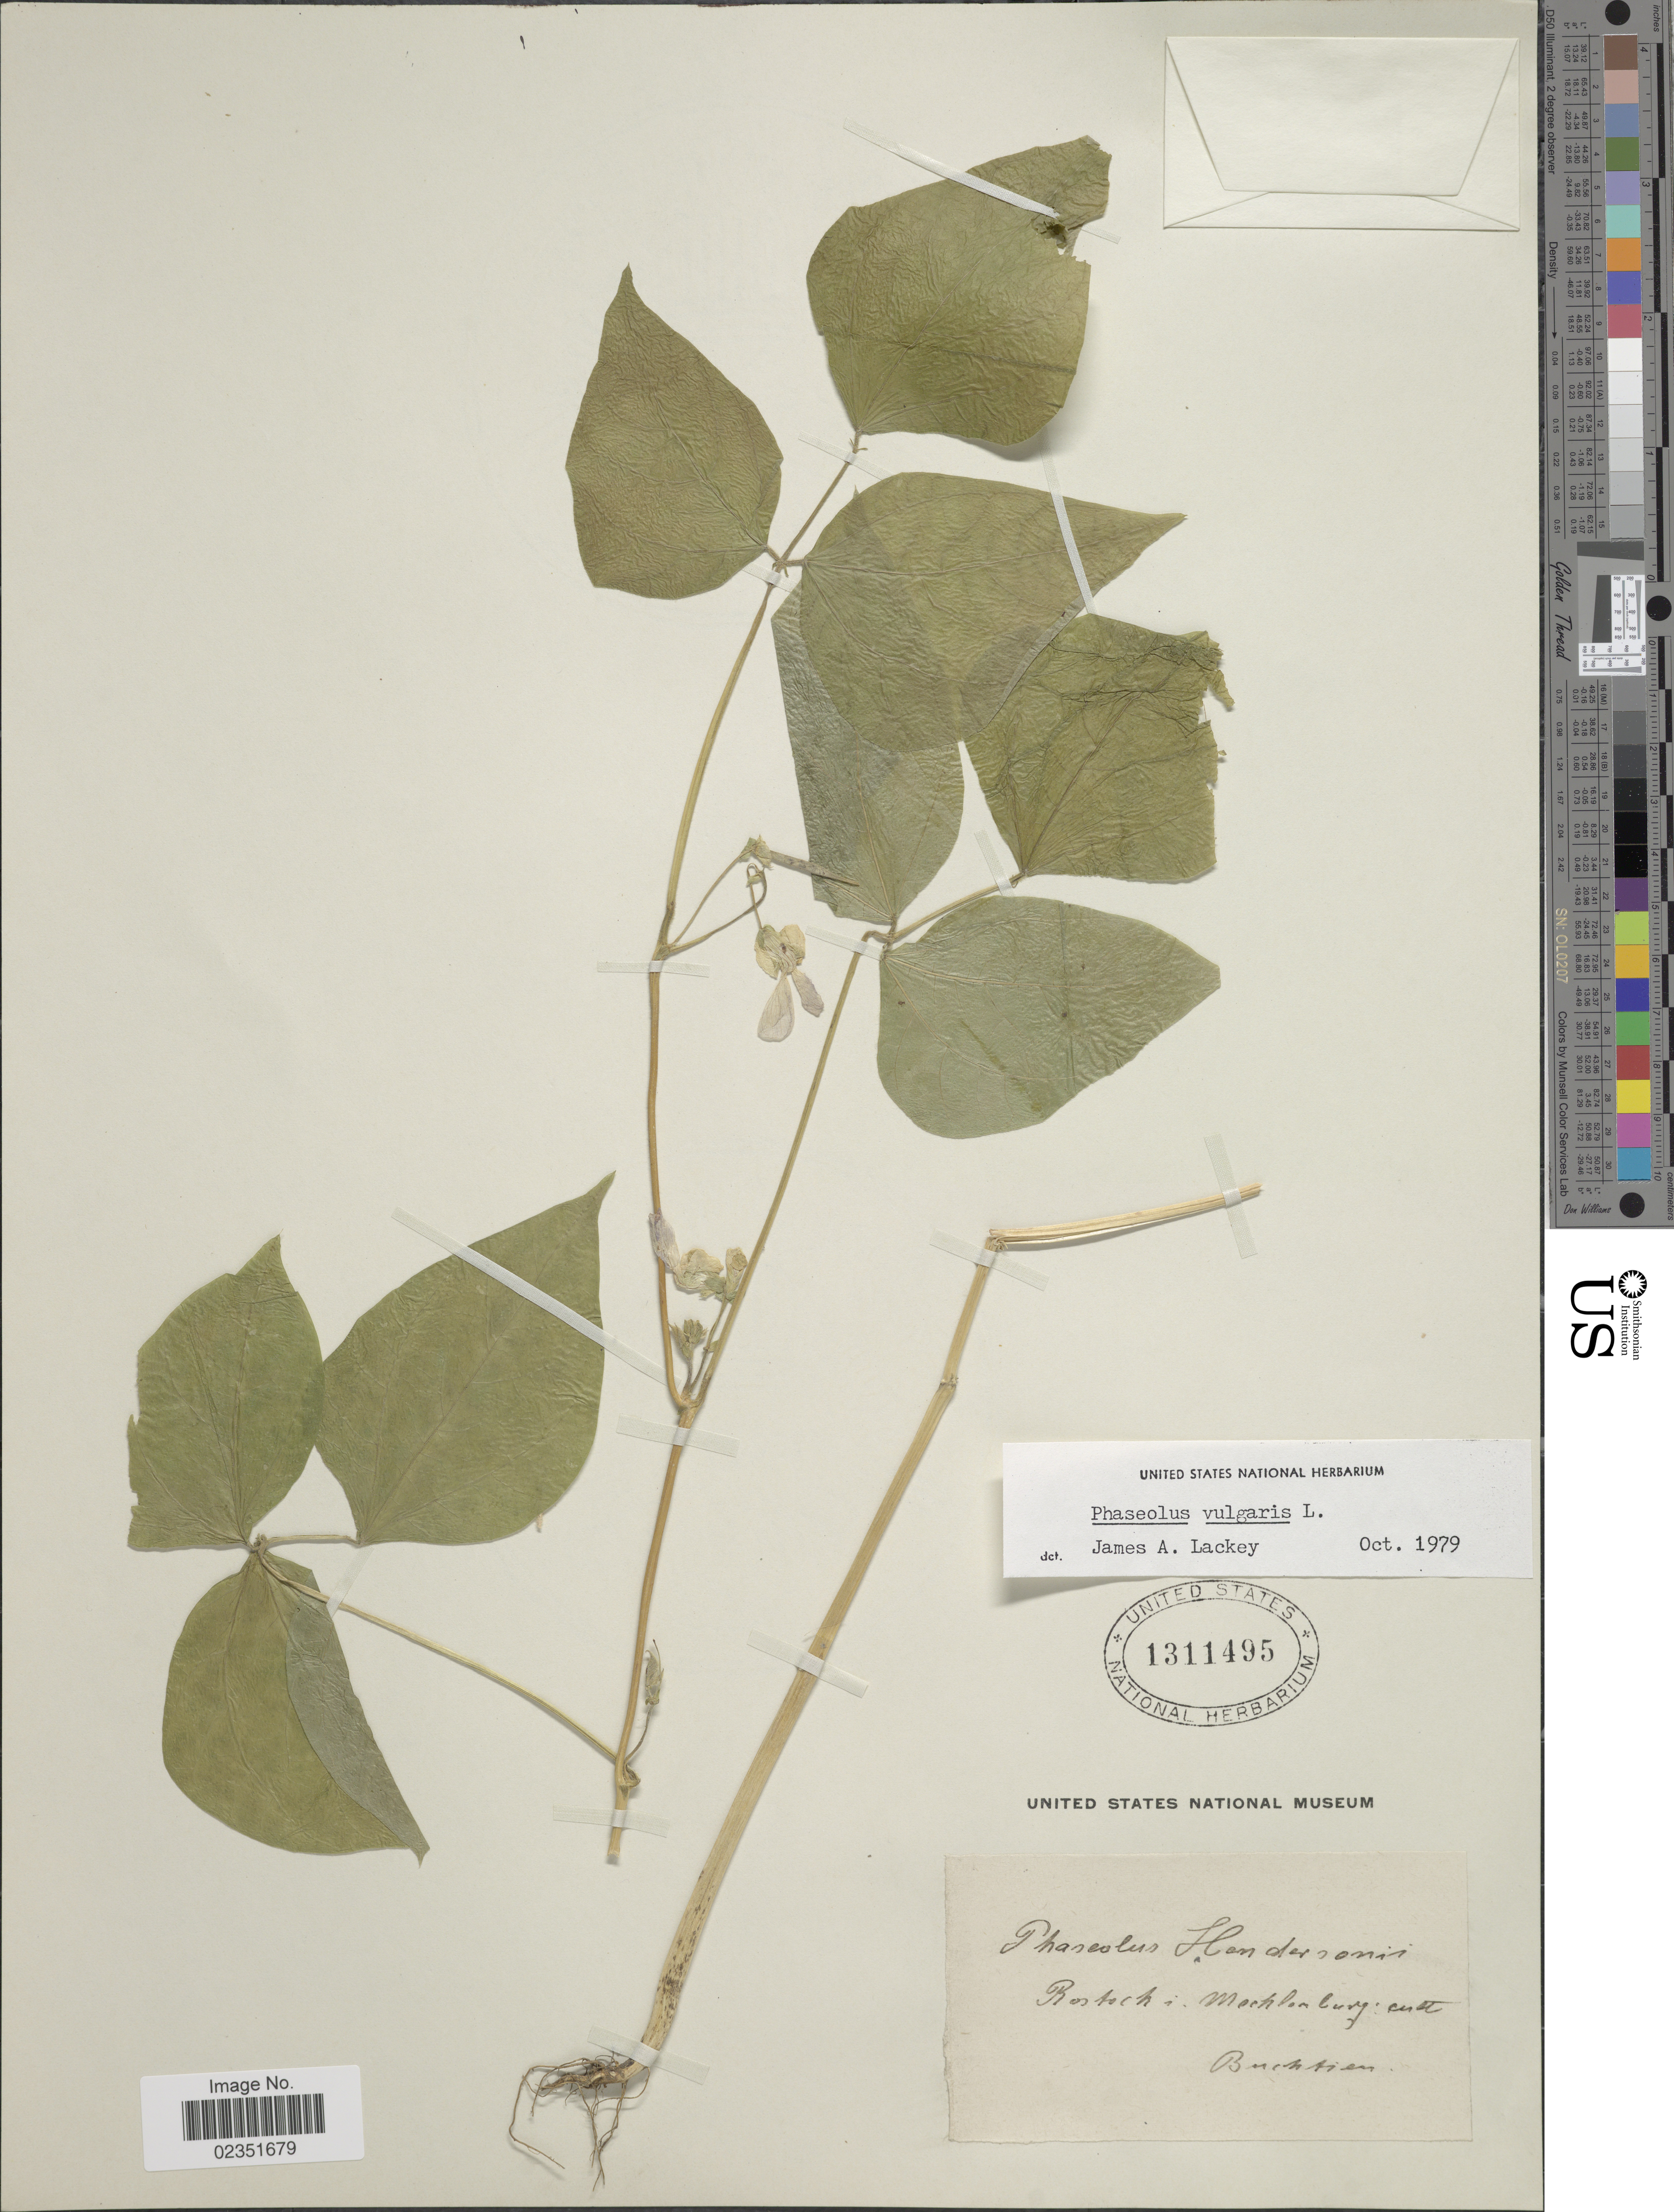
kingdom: Plantae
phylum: Tracheophyta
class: Magnoliopsida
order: Fabales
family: Fabaceae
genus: Phaseolus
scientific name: Phaseolus vulgaris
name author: L.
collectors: Buchtien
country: Germany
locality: Rostock i. Mecklenburg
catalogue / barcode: US 1311495